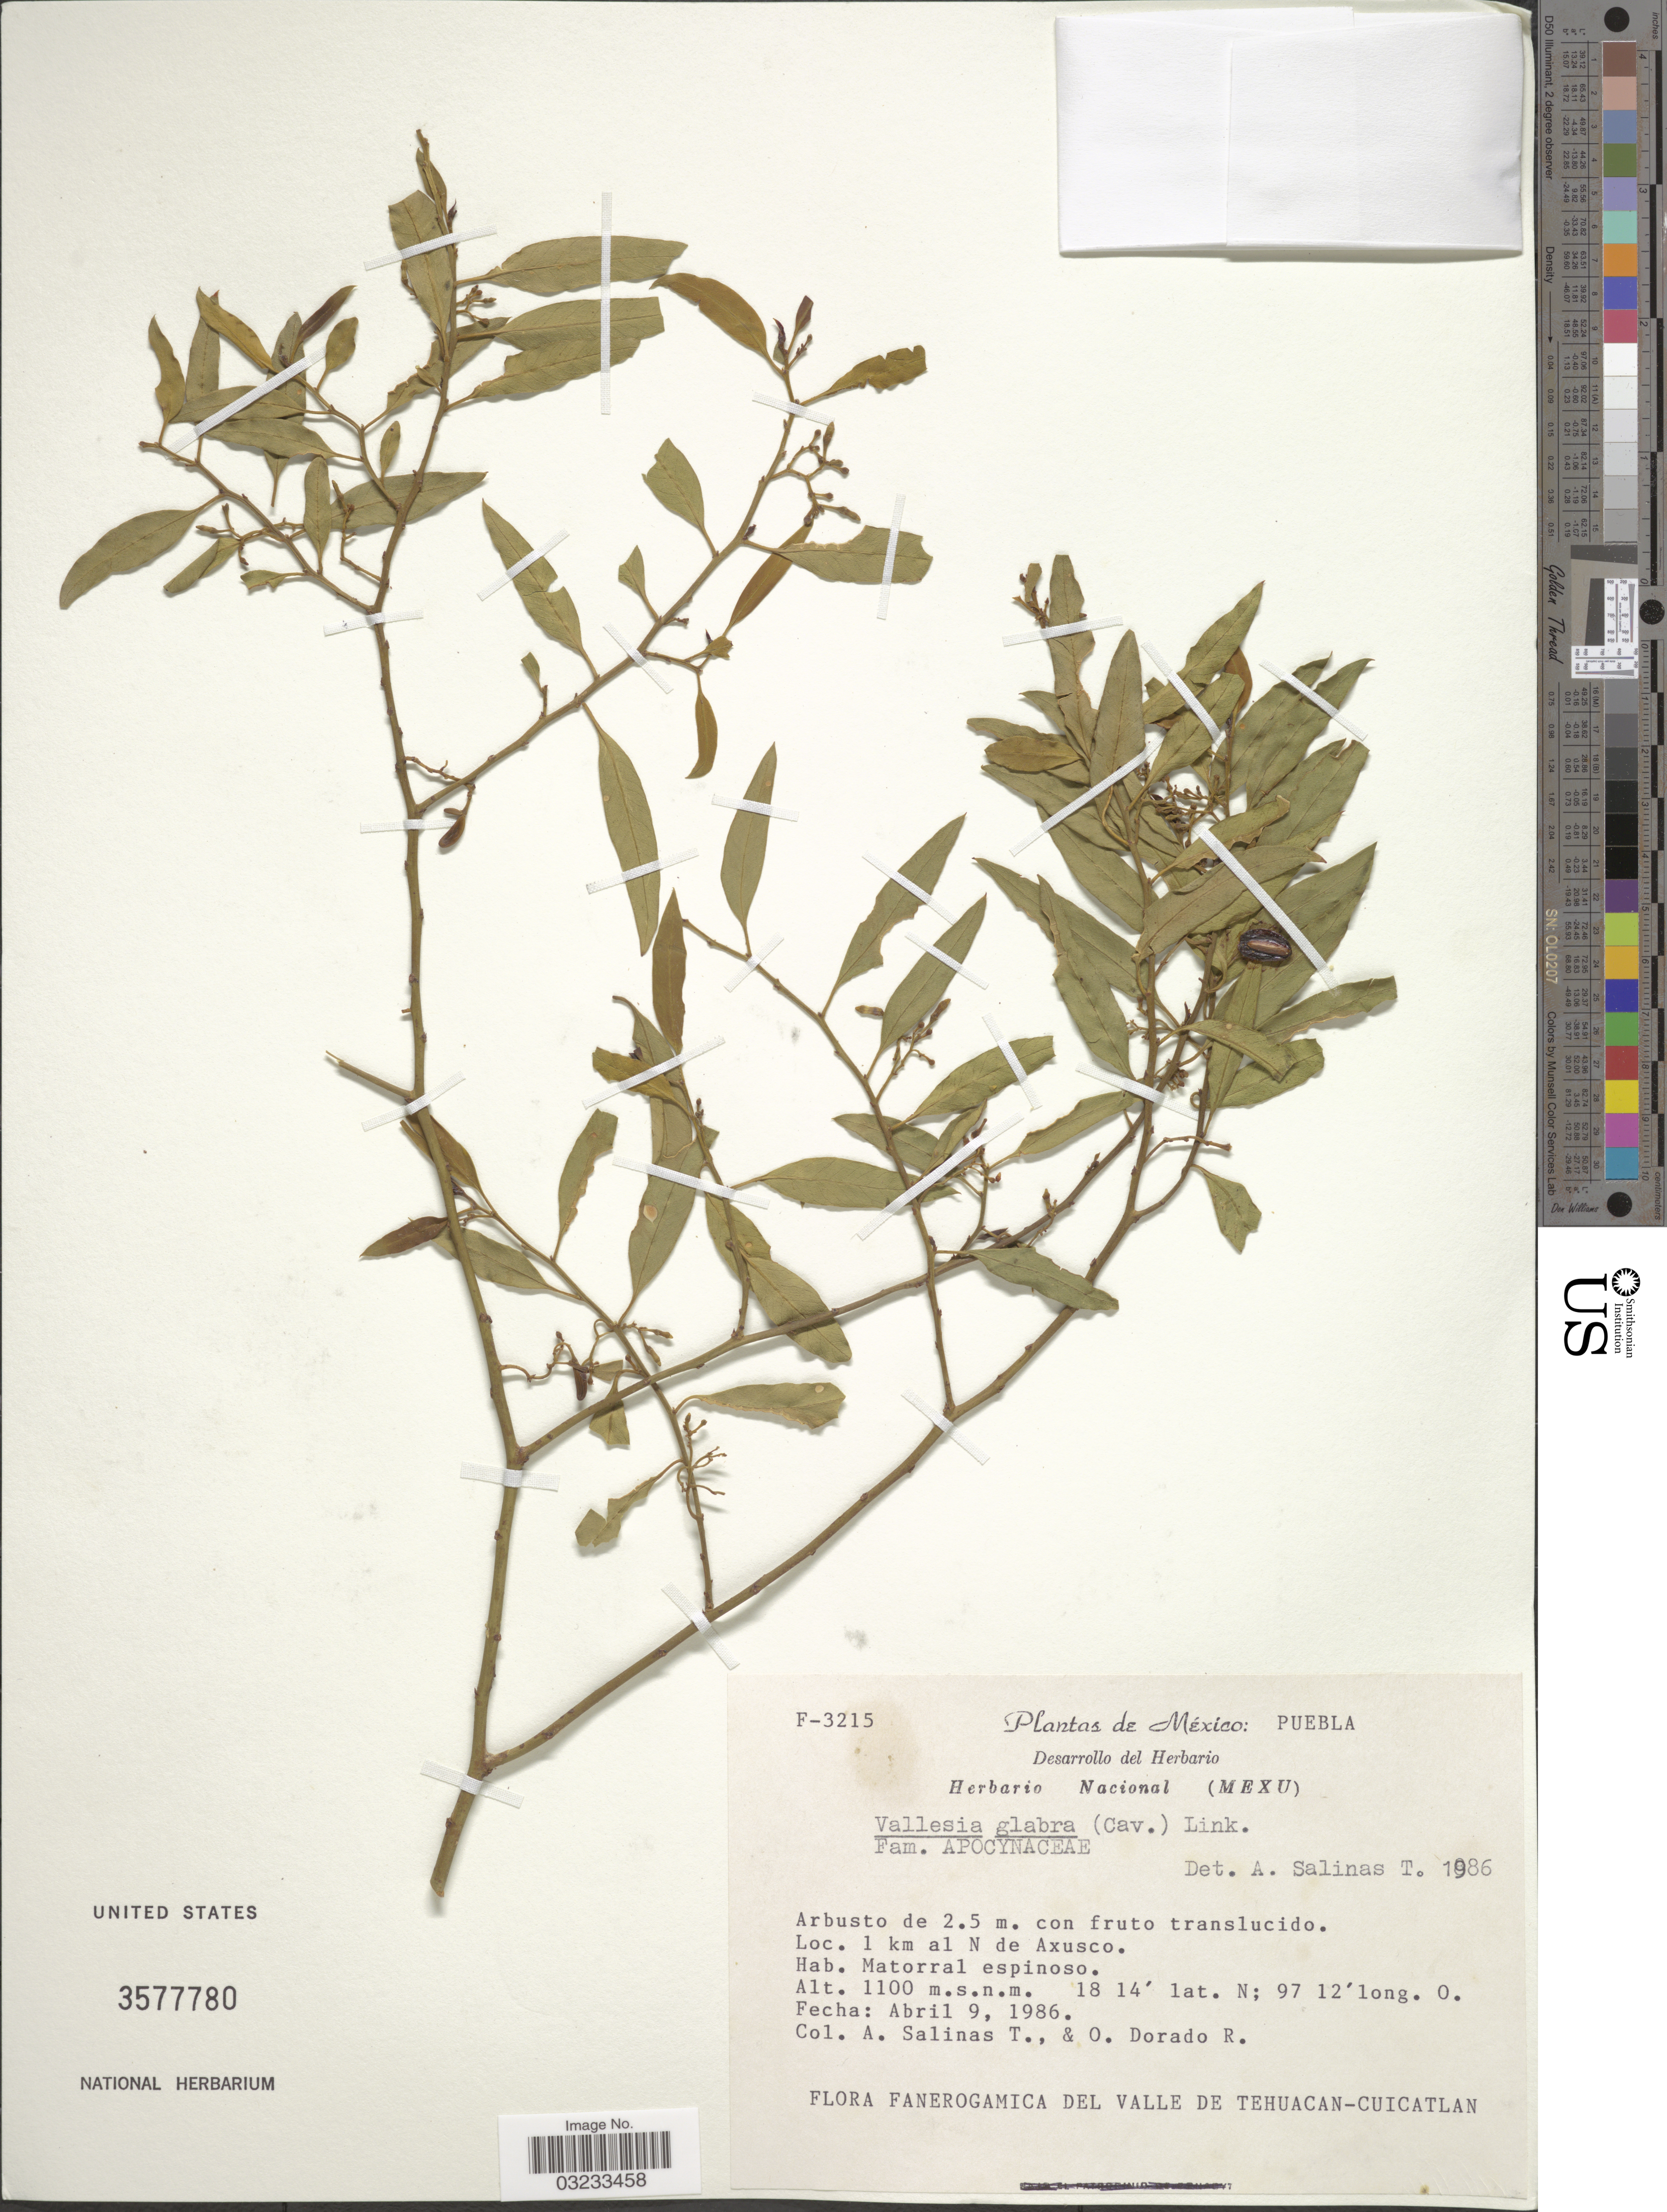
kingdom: Plantae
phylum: Tracheophyta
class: Magnoliopsida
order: Gentianales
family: Apocynaceae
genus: Vallesia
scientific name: Vallesia glabra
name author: (Cav.) Link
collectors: A. Salinas T. & O. Dorado R.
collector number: F-3215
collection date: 1986-04-09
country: Mexico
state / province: Puebla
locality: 1 km al N de Axusco.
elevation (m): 1100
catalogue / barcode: US 3577780